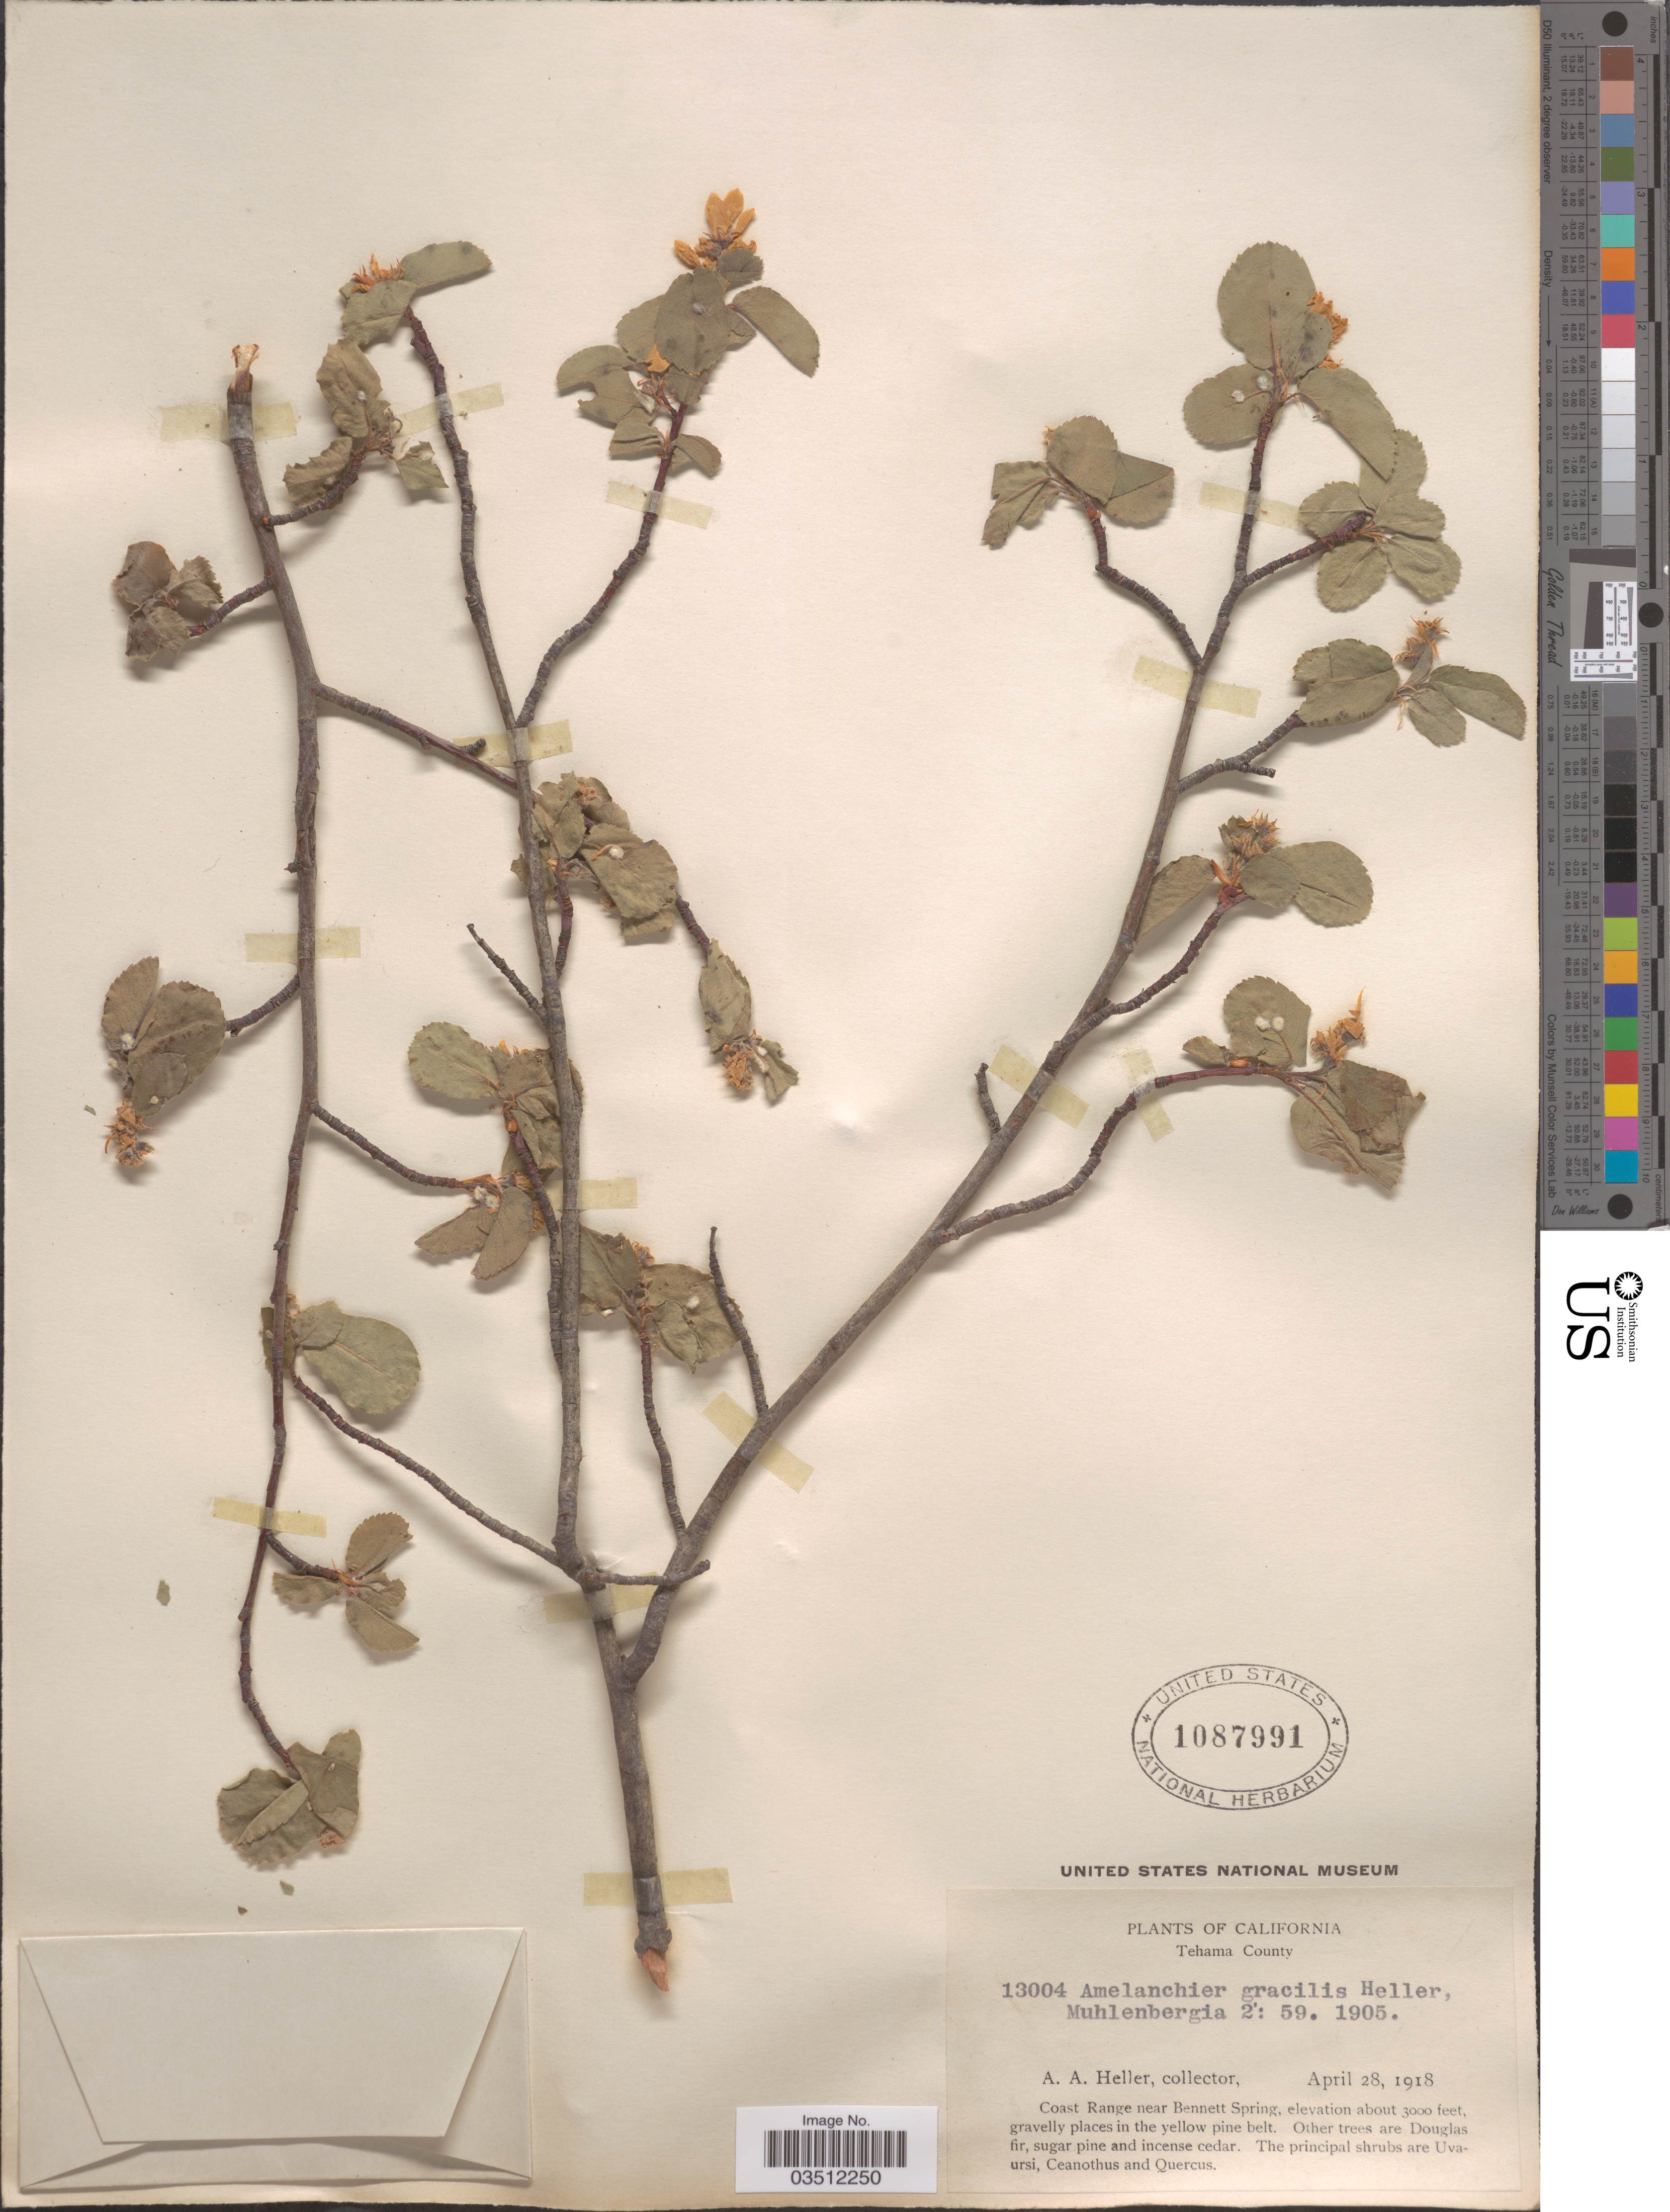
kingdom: Plantae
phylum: Tracheophyta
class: Magnoliopsida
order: Rosales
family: Rosaceae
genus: Amelanchier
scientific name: Amelanchier gracilis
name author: A. Heller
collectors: A. A. Heller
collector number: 13004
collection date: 1918-04-28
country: United States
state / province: California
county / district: Tehama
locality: Tehama County. Coast Range near Bennett Spring.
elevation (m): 914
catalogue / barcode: US 1087991